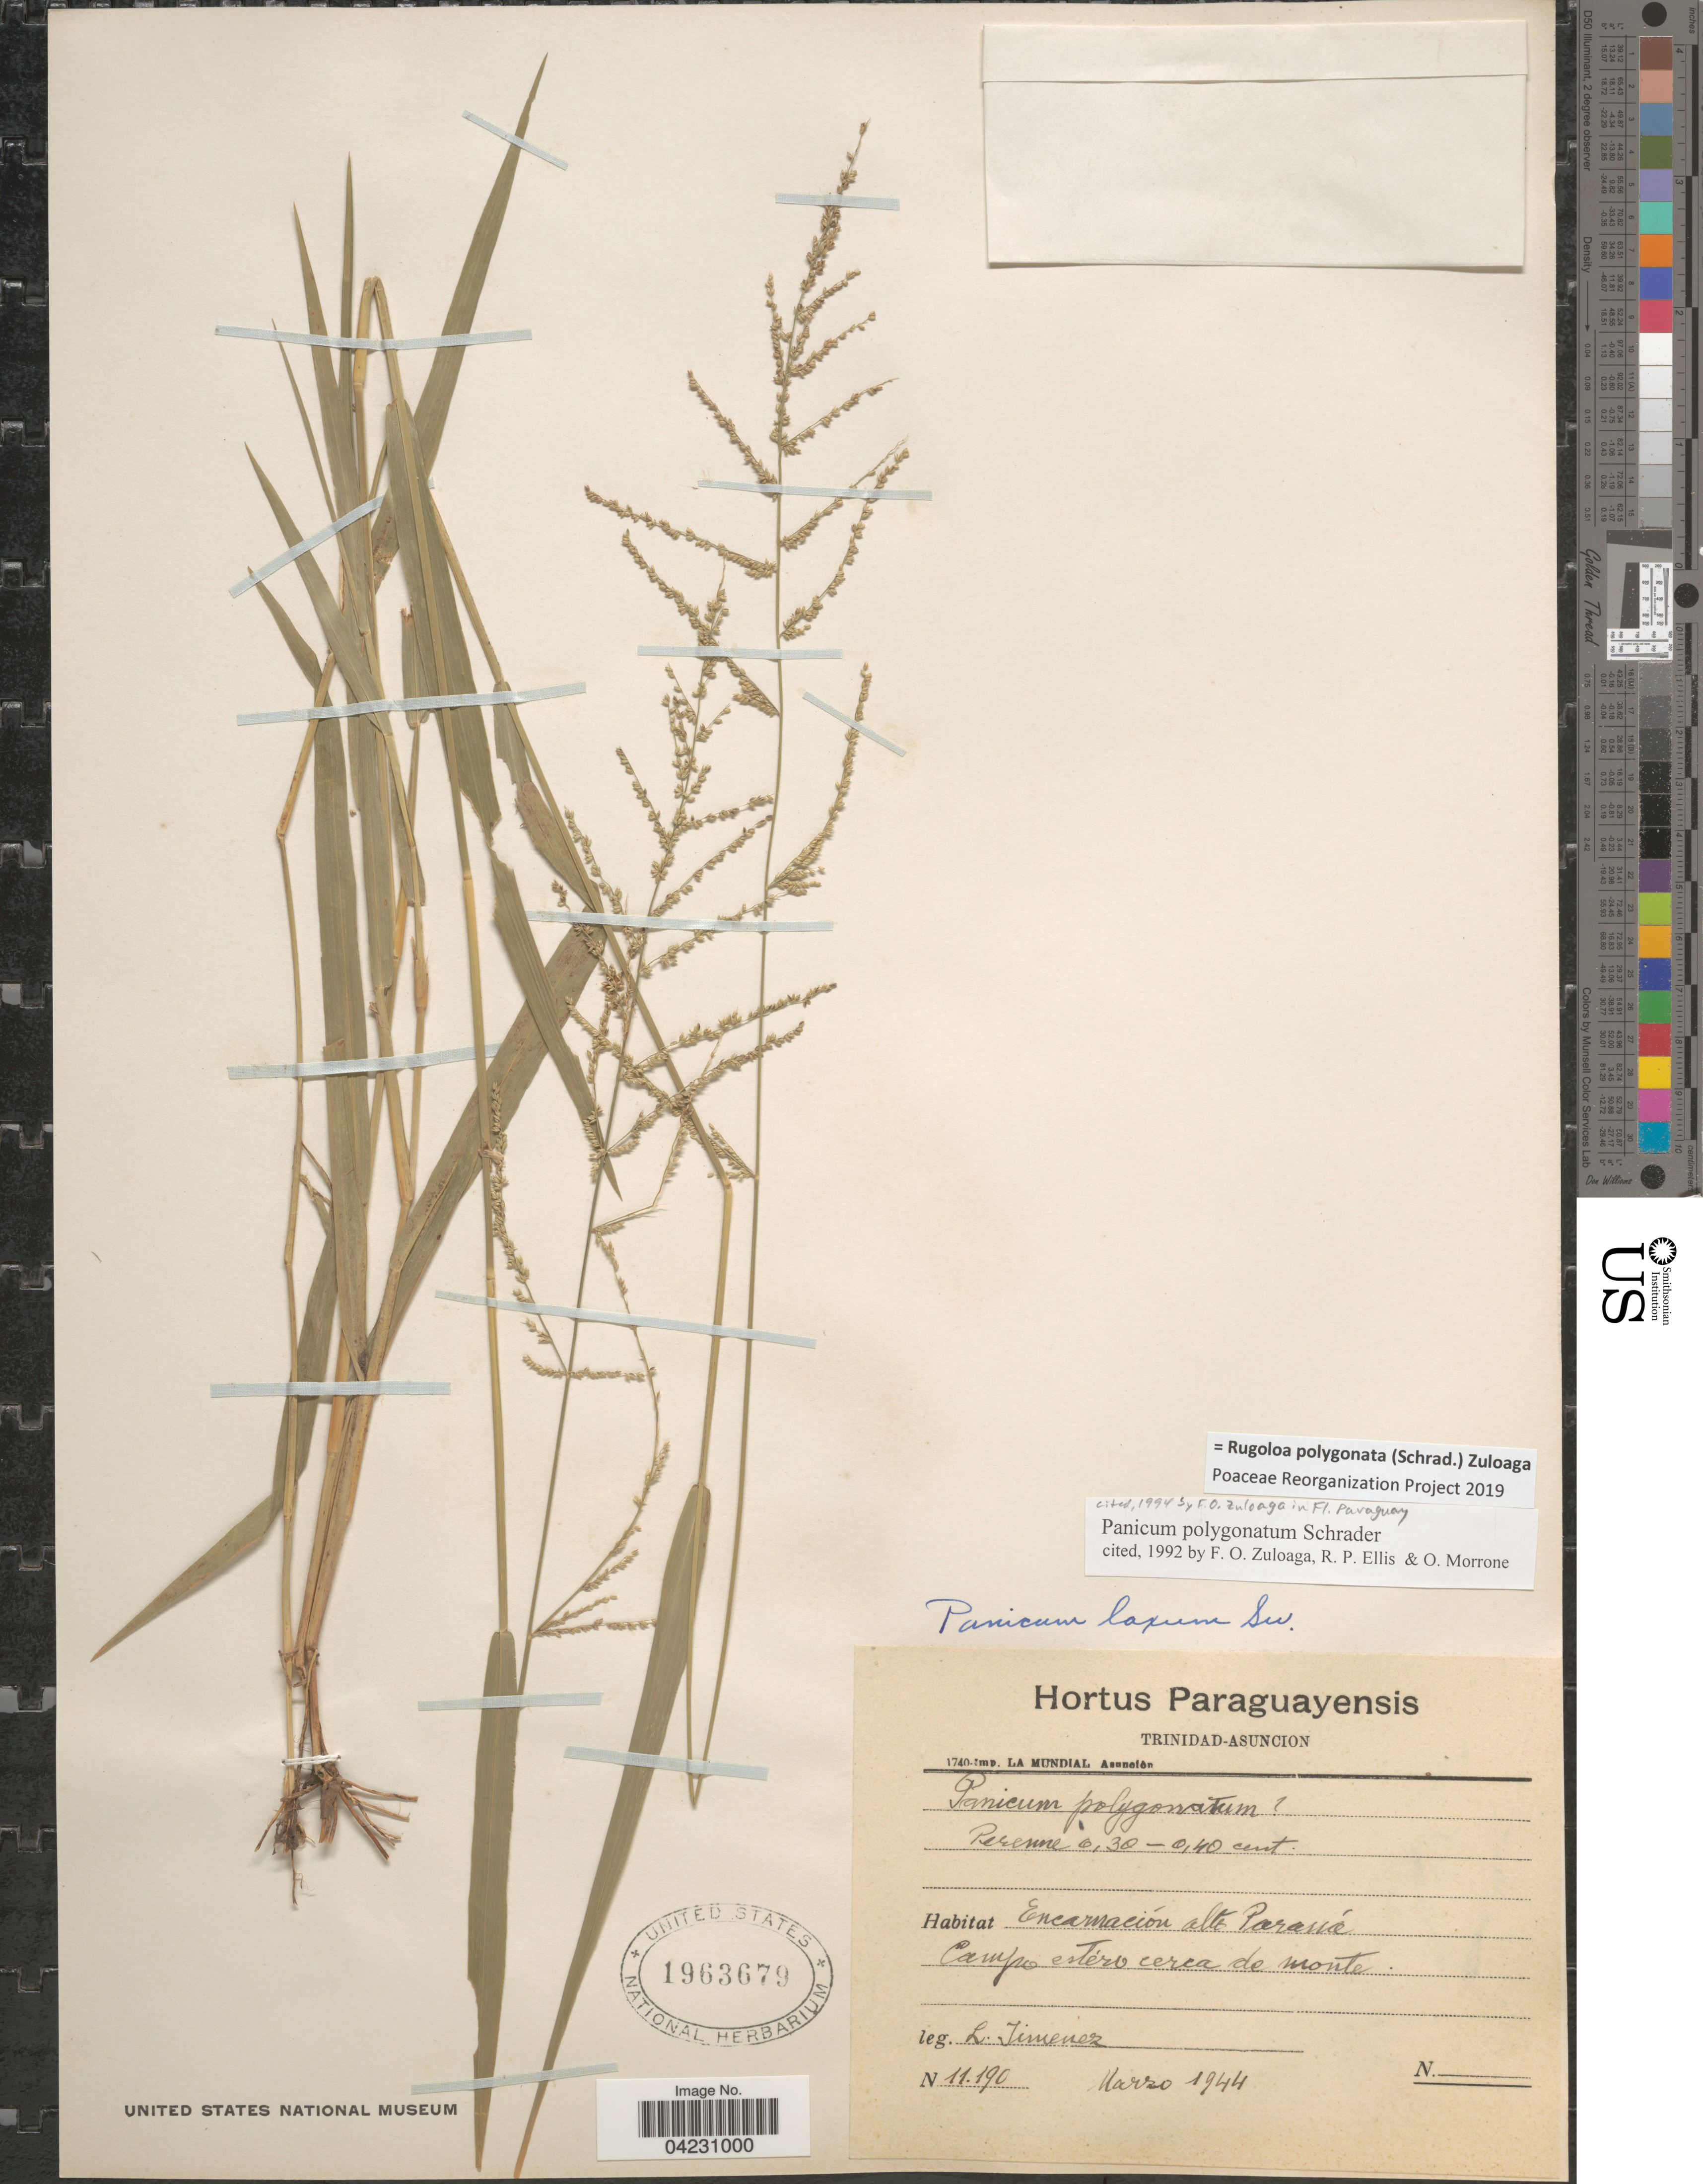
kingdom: Plantae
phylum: Tracheophyta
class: Liliopsida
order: Poales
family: Poaceae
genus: Rugoloa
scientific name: Rugoloa polygonata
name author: (Schrad.) Zuloaga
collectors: L. Jiménez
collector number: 11190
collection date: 1944-03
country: Paraguay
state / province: Alto Parana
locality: Encarnación Alto Paraná. Campo estero cerca de monte.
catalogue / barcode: US 1963679